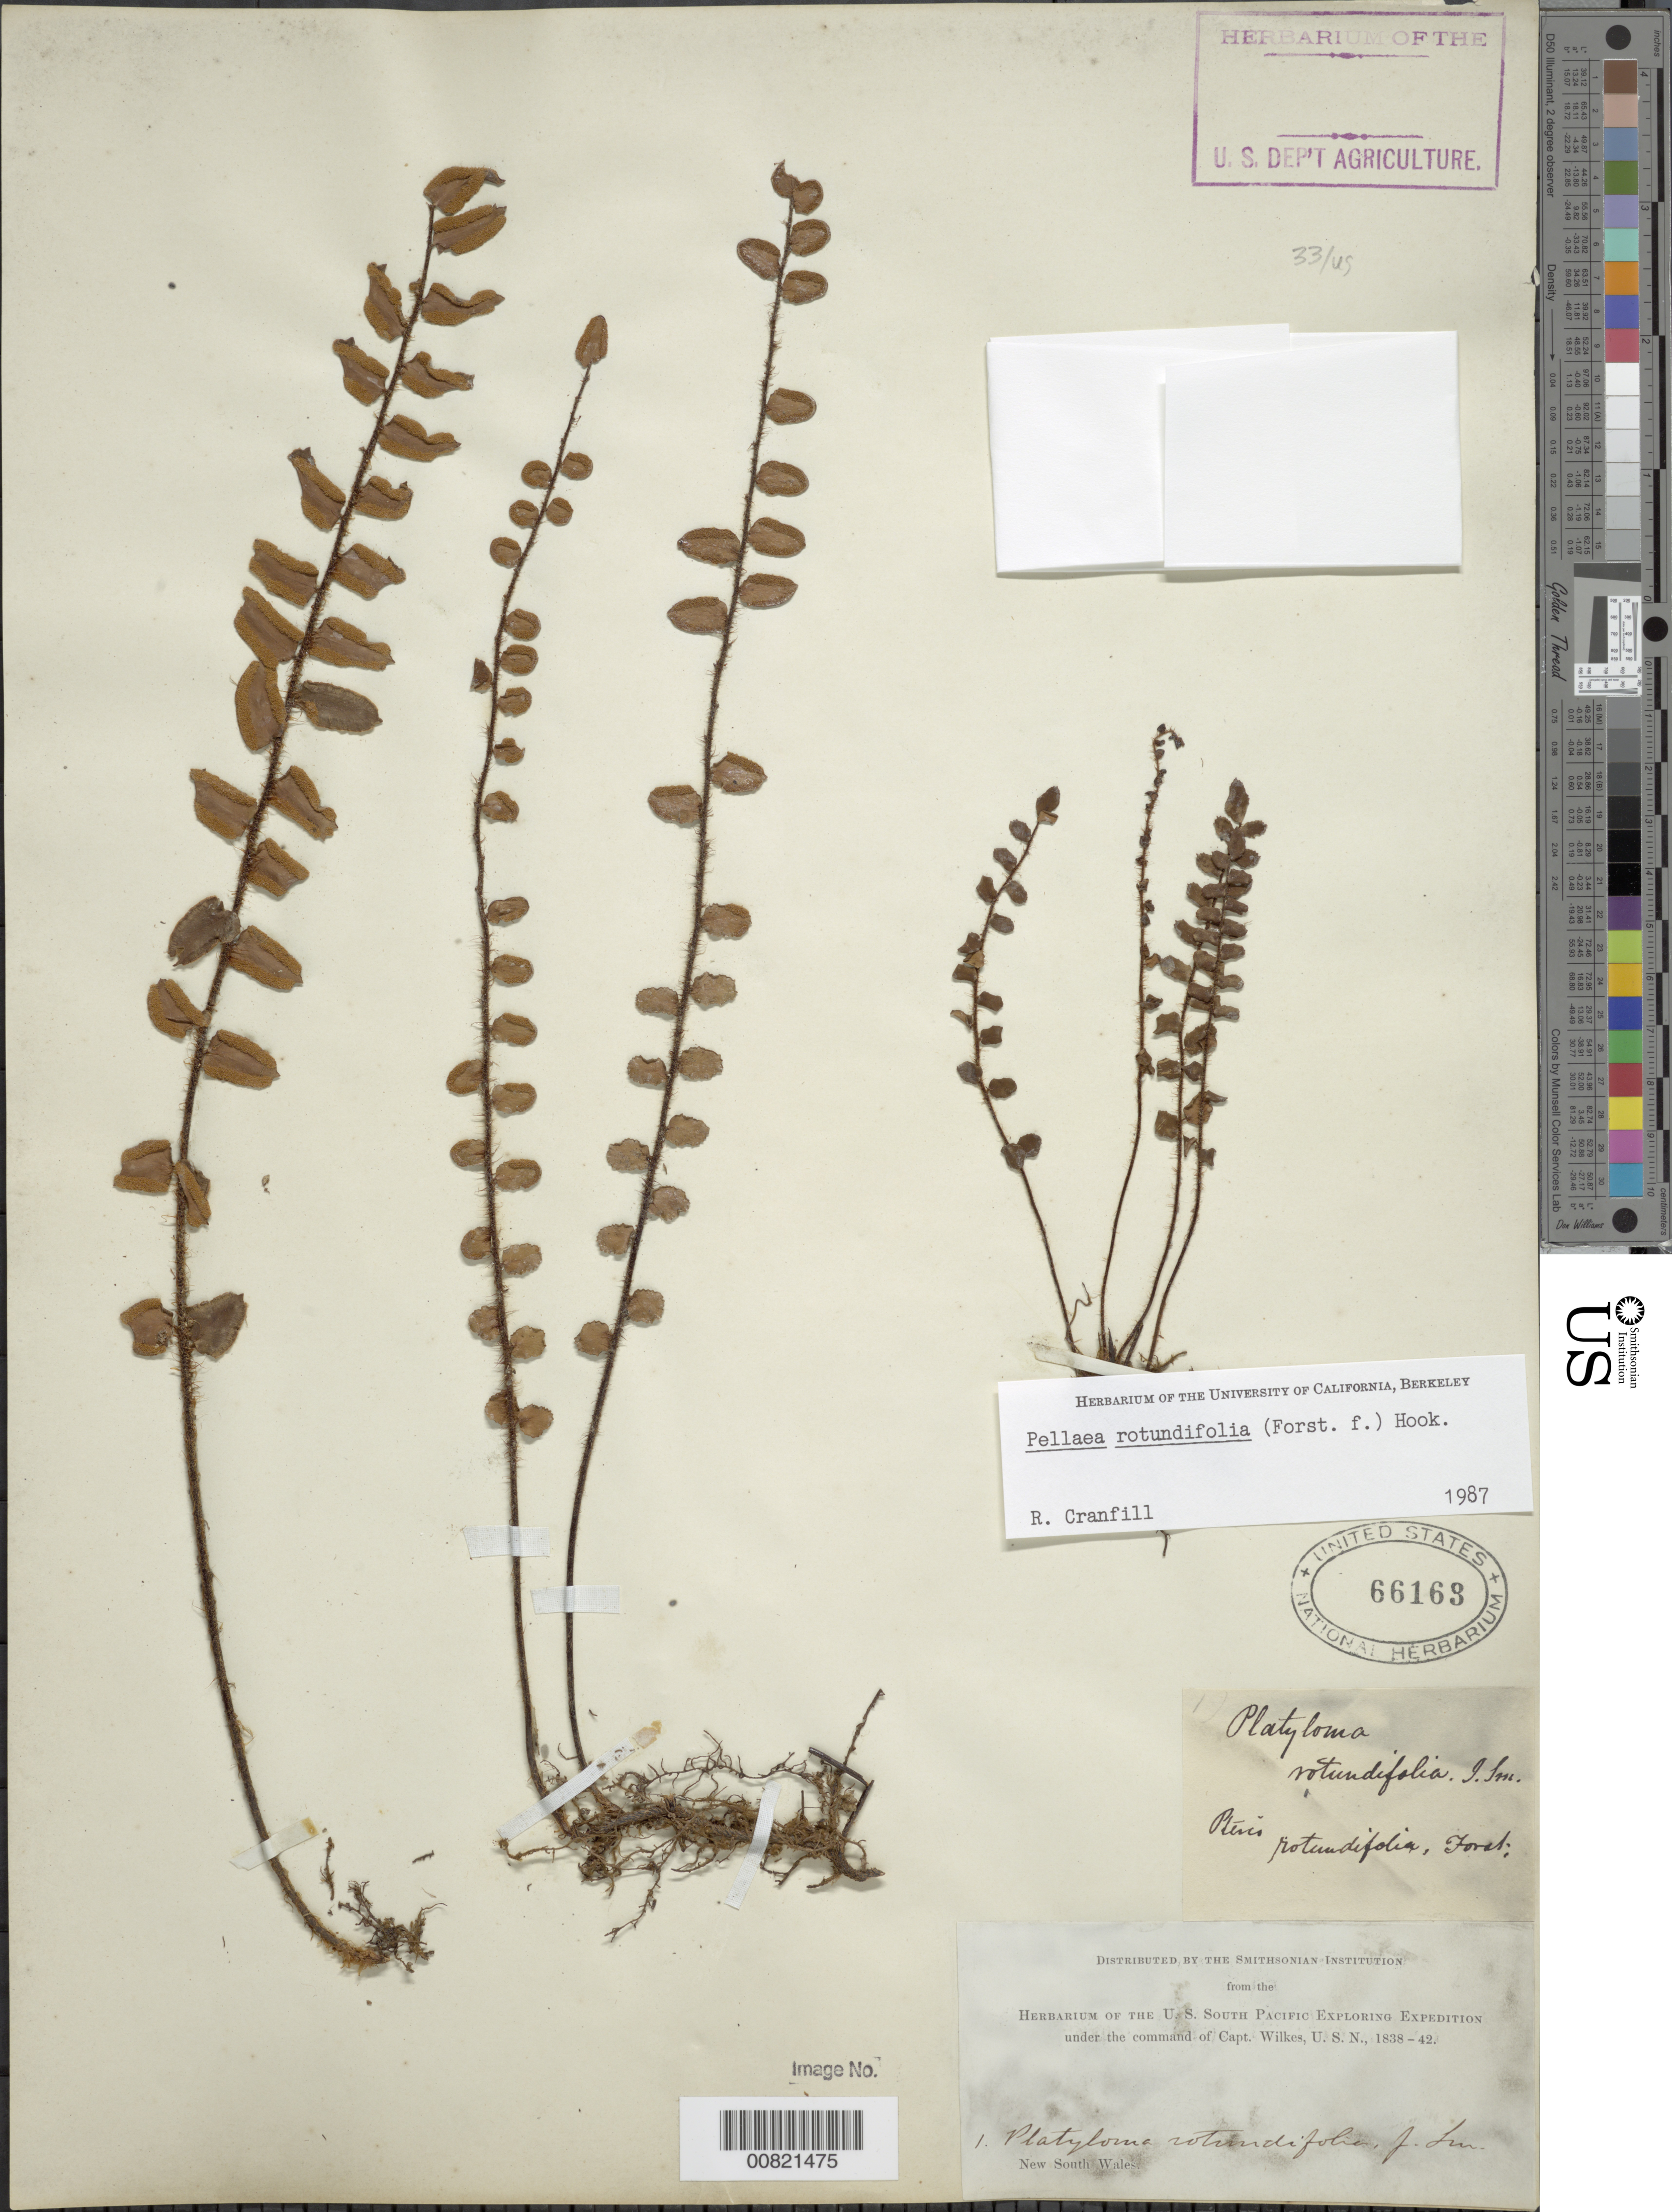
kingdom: Plantae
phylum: Tracheophyta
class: Polypodiopsida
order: Polypodiales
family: Pteridaceae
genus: Pellaea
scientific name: Pellaea rotundifolia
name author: Hook.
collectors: Wilkes Explor. Exped.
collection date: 1838/1842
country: Australia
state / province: New South Wales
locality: New South Wales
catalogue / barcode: US 66163